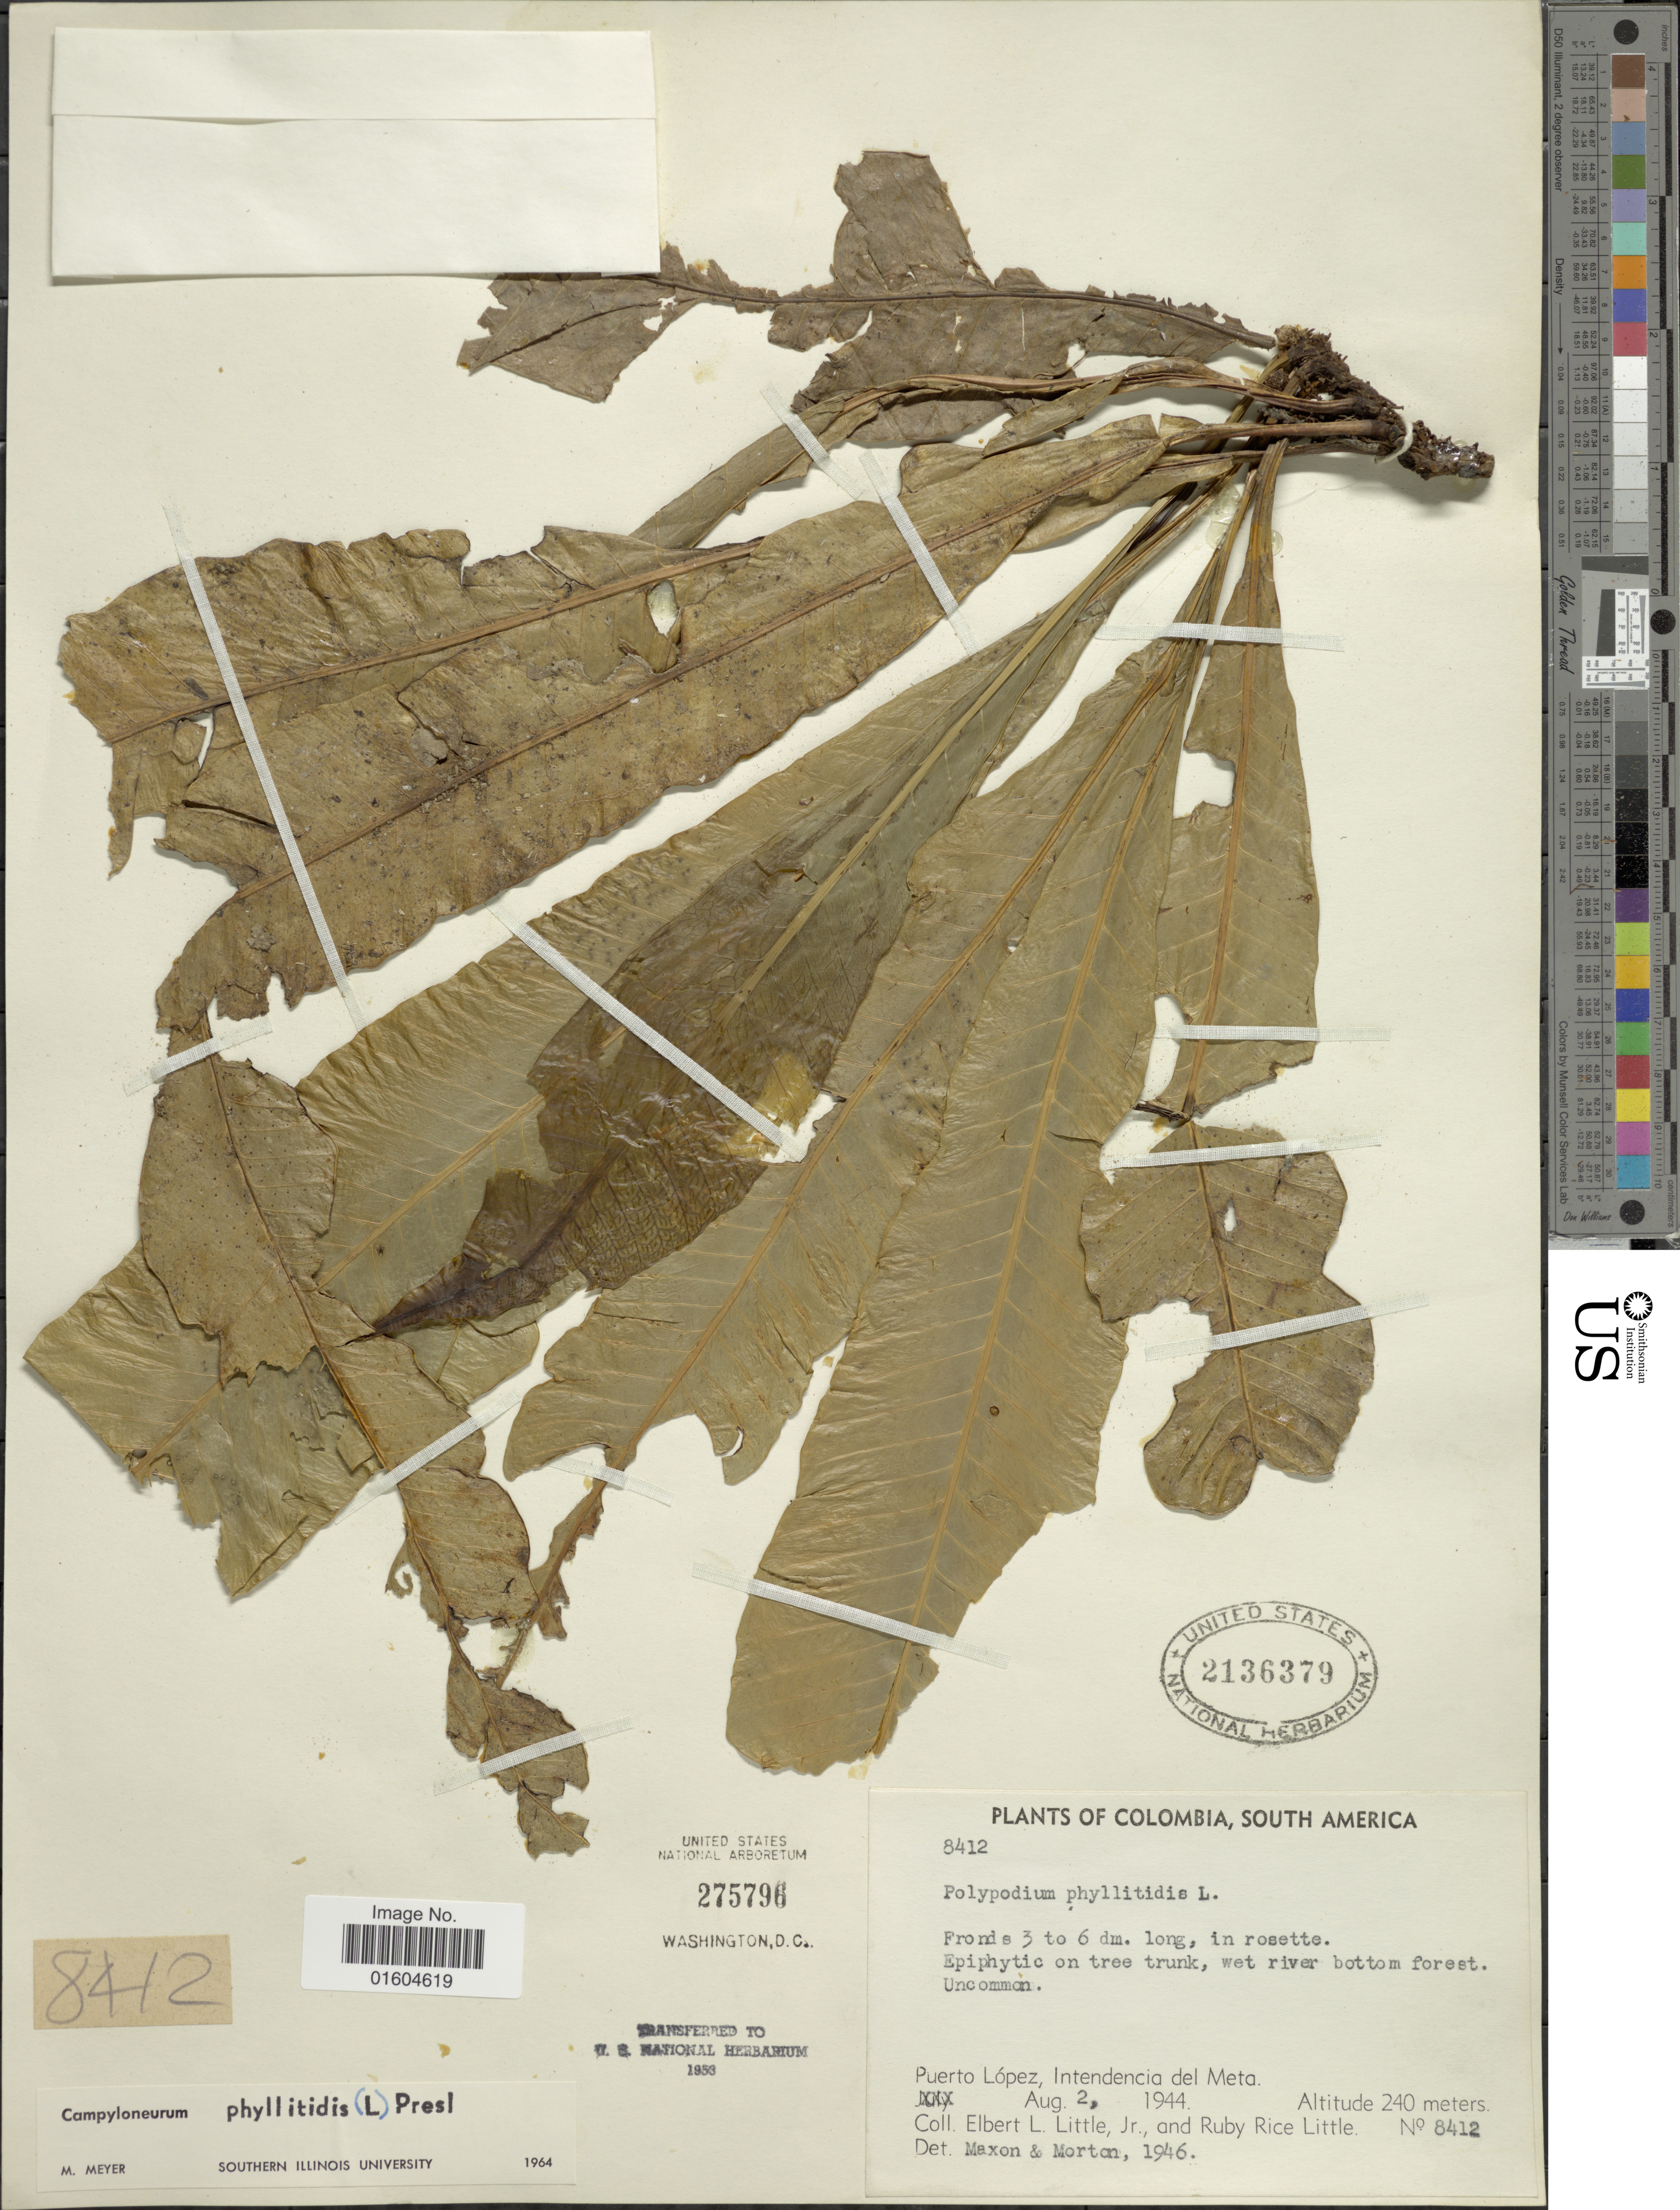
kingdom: Plantae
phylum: Tracheophyta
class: Polypodiopsida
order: Polypodiales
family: Polypodiaceae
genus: Campyloneurum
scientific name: Campyloneurum phyllitidis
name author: (L.) C. Presl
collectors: E. L. Little & R. R. Little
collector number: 8412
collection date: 1944-08-02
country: Colombia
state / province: Meta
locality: Colombia, South America. Puerto Lopez, Intendencia del Meta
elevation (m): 240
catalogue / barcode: US 275796-2